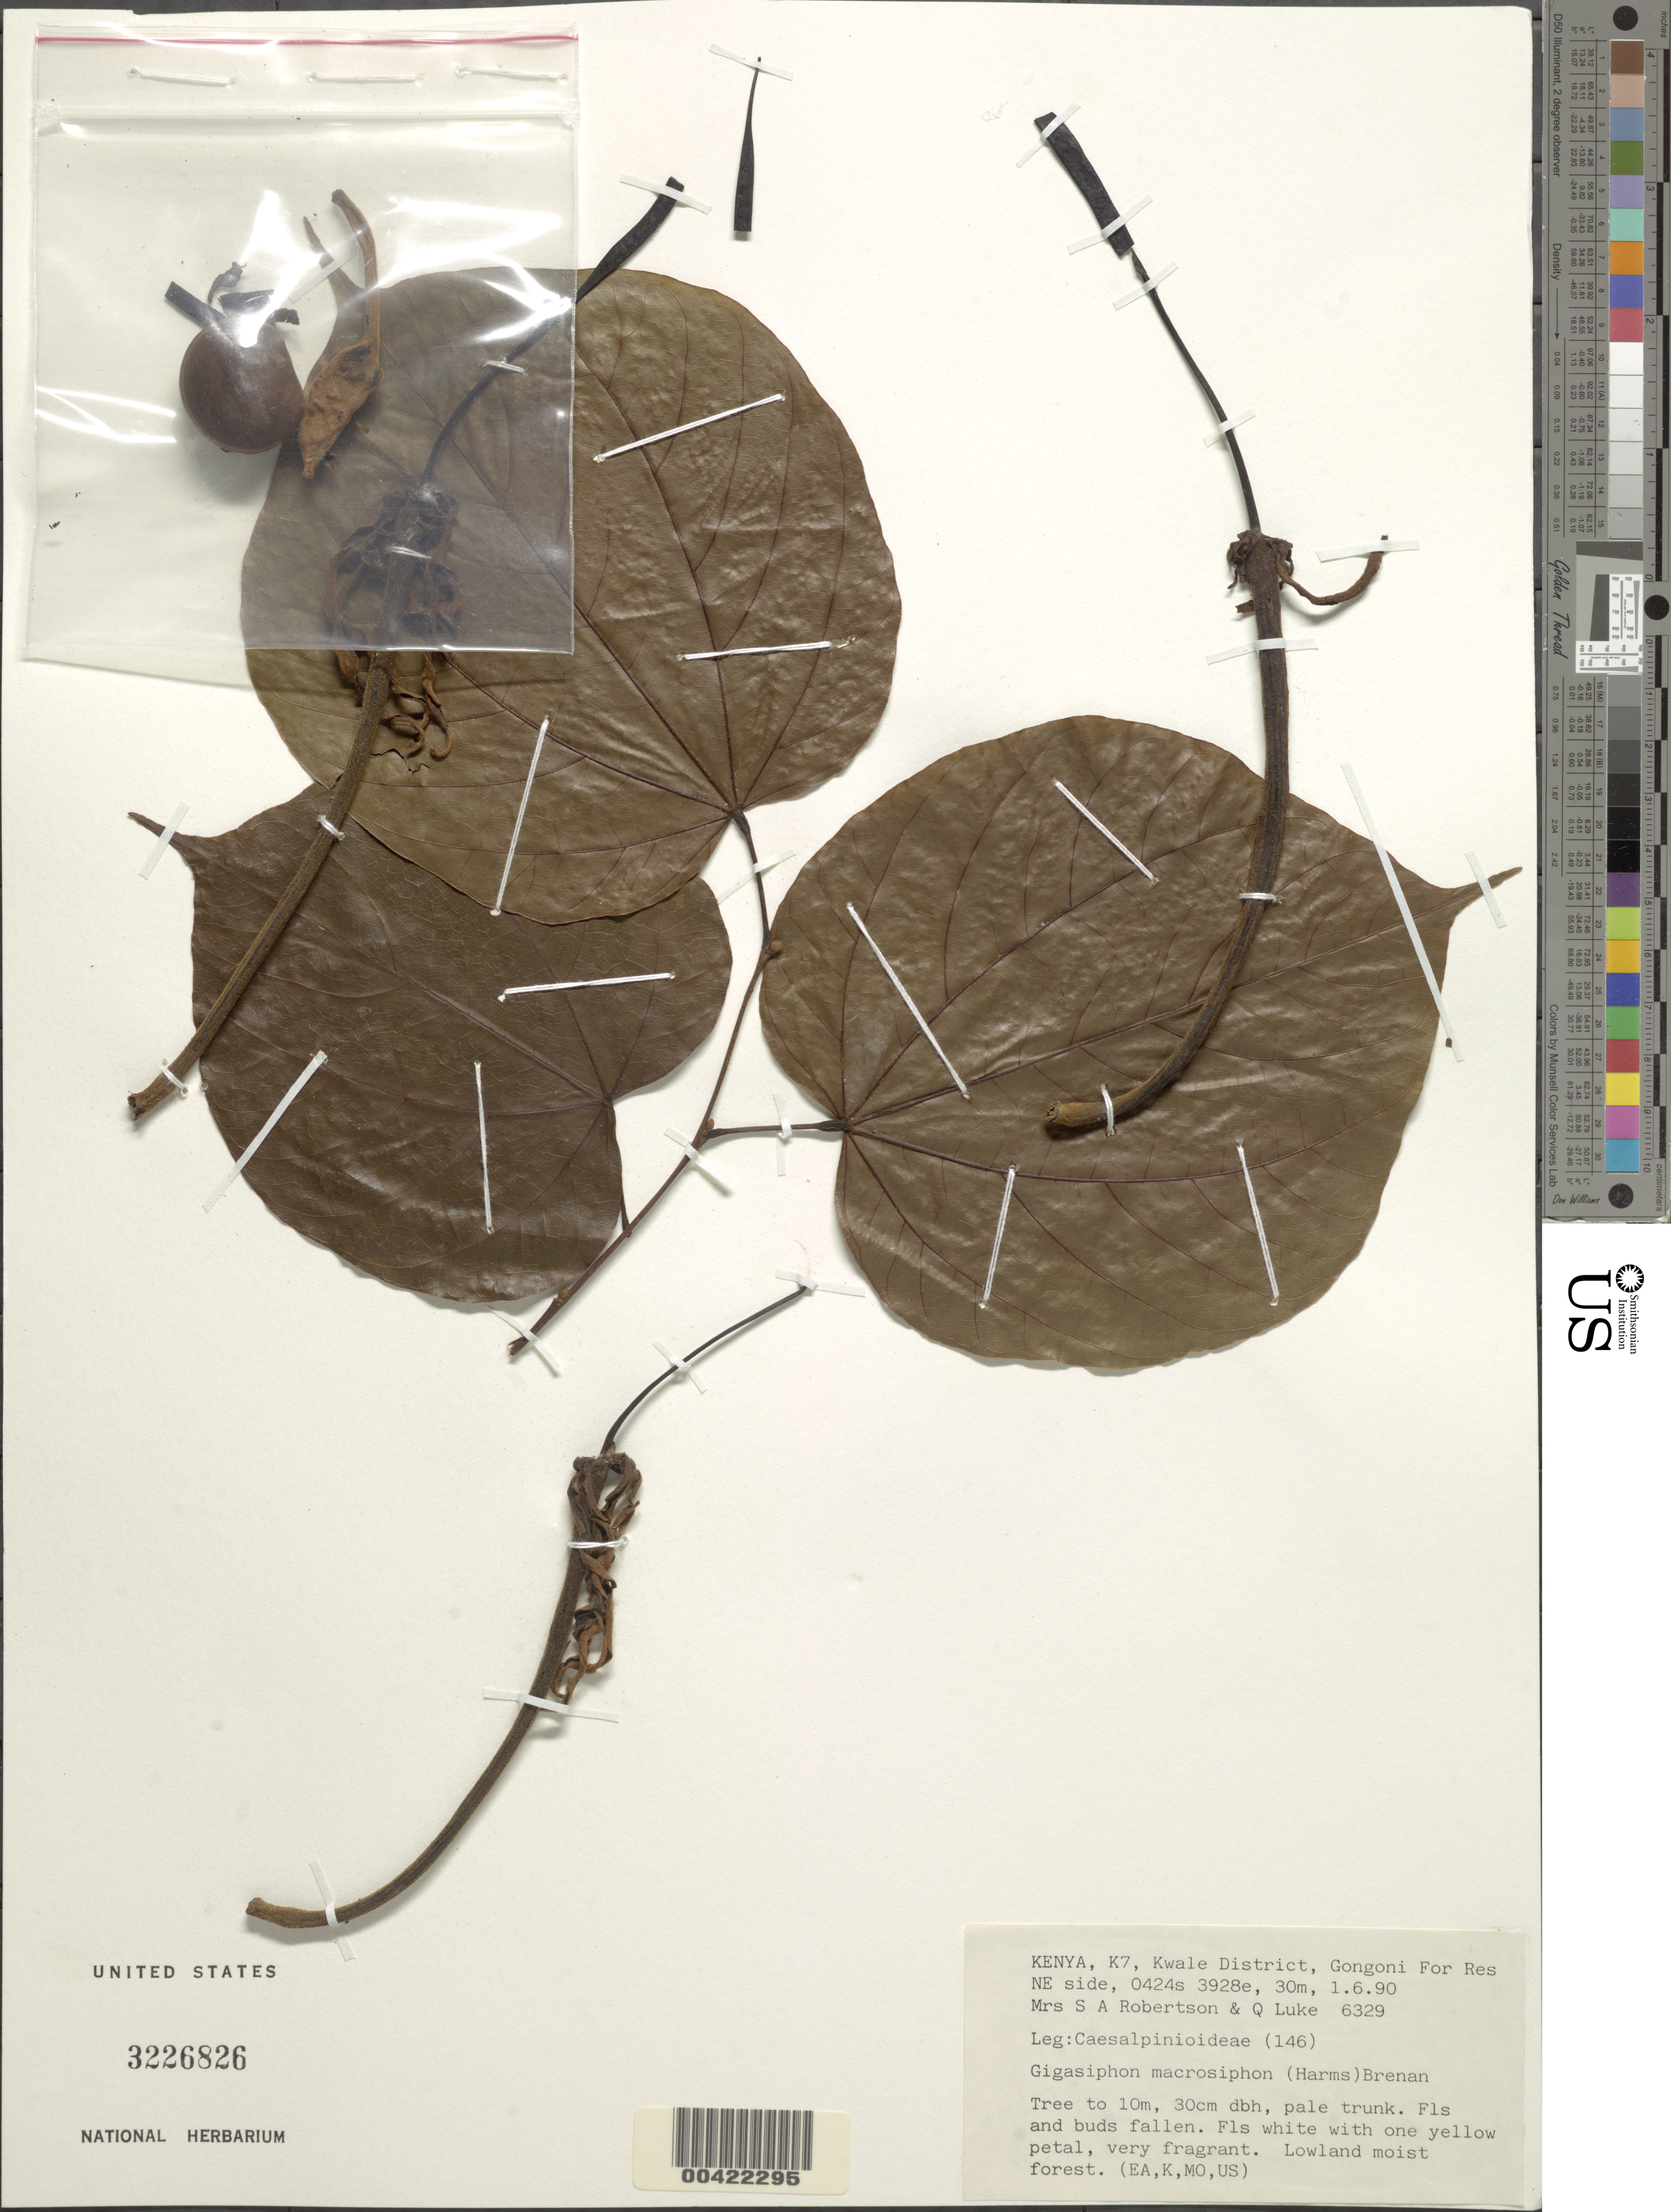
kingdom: Plantae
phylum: Tracheophyta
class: Magnoliopsida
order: Fabales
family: Fabaceae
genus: Gigasiphon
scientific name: Gigasiphon macrosiphon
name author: (Harms) Brenan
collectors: S. A. Robertson & Q. Luke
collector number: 6329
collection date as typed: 01 Jun 1990 or 06 Jan 1990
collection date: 1990-01-06 or 1990-06-01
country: Kenya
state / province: Kwale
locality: Gongoni for. res.; kwale dist.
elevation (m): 30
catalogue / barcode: US 3226826